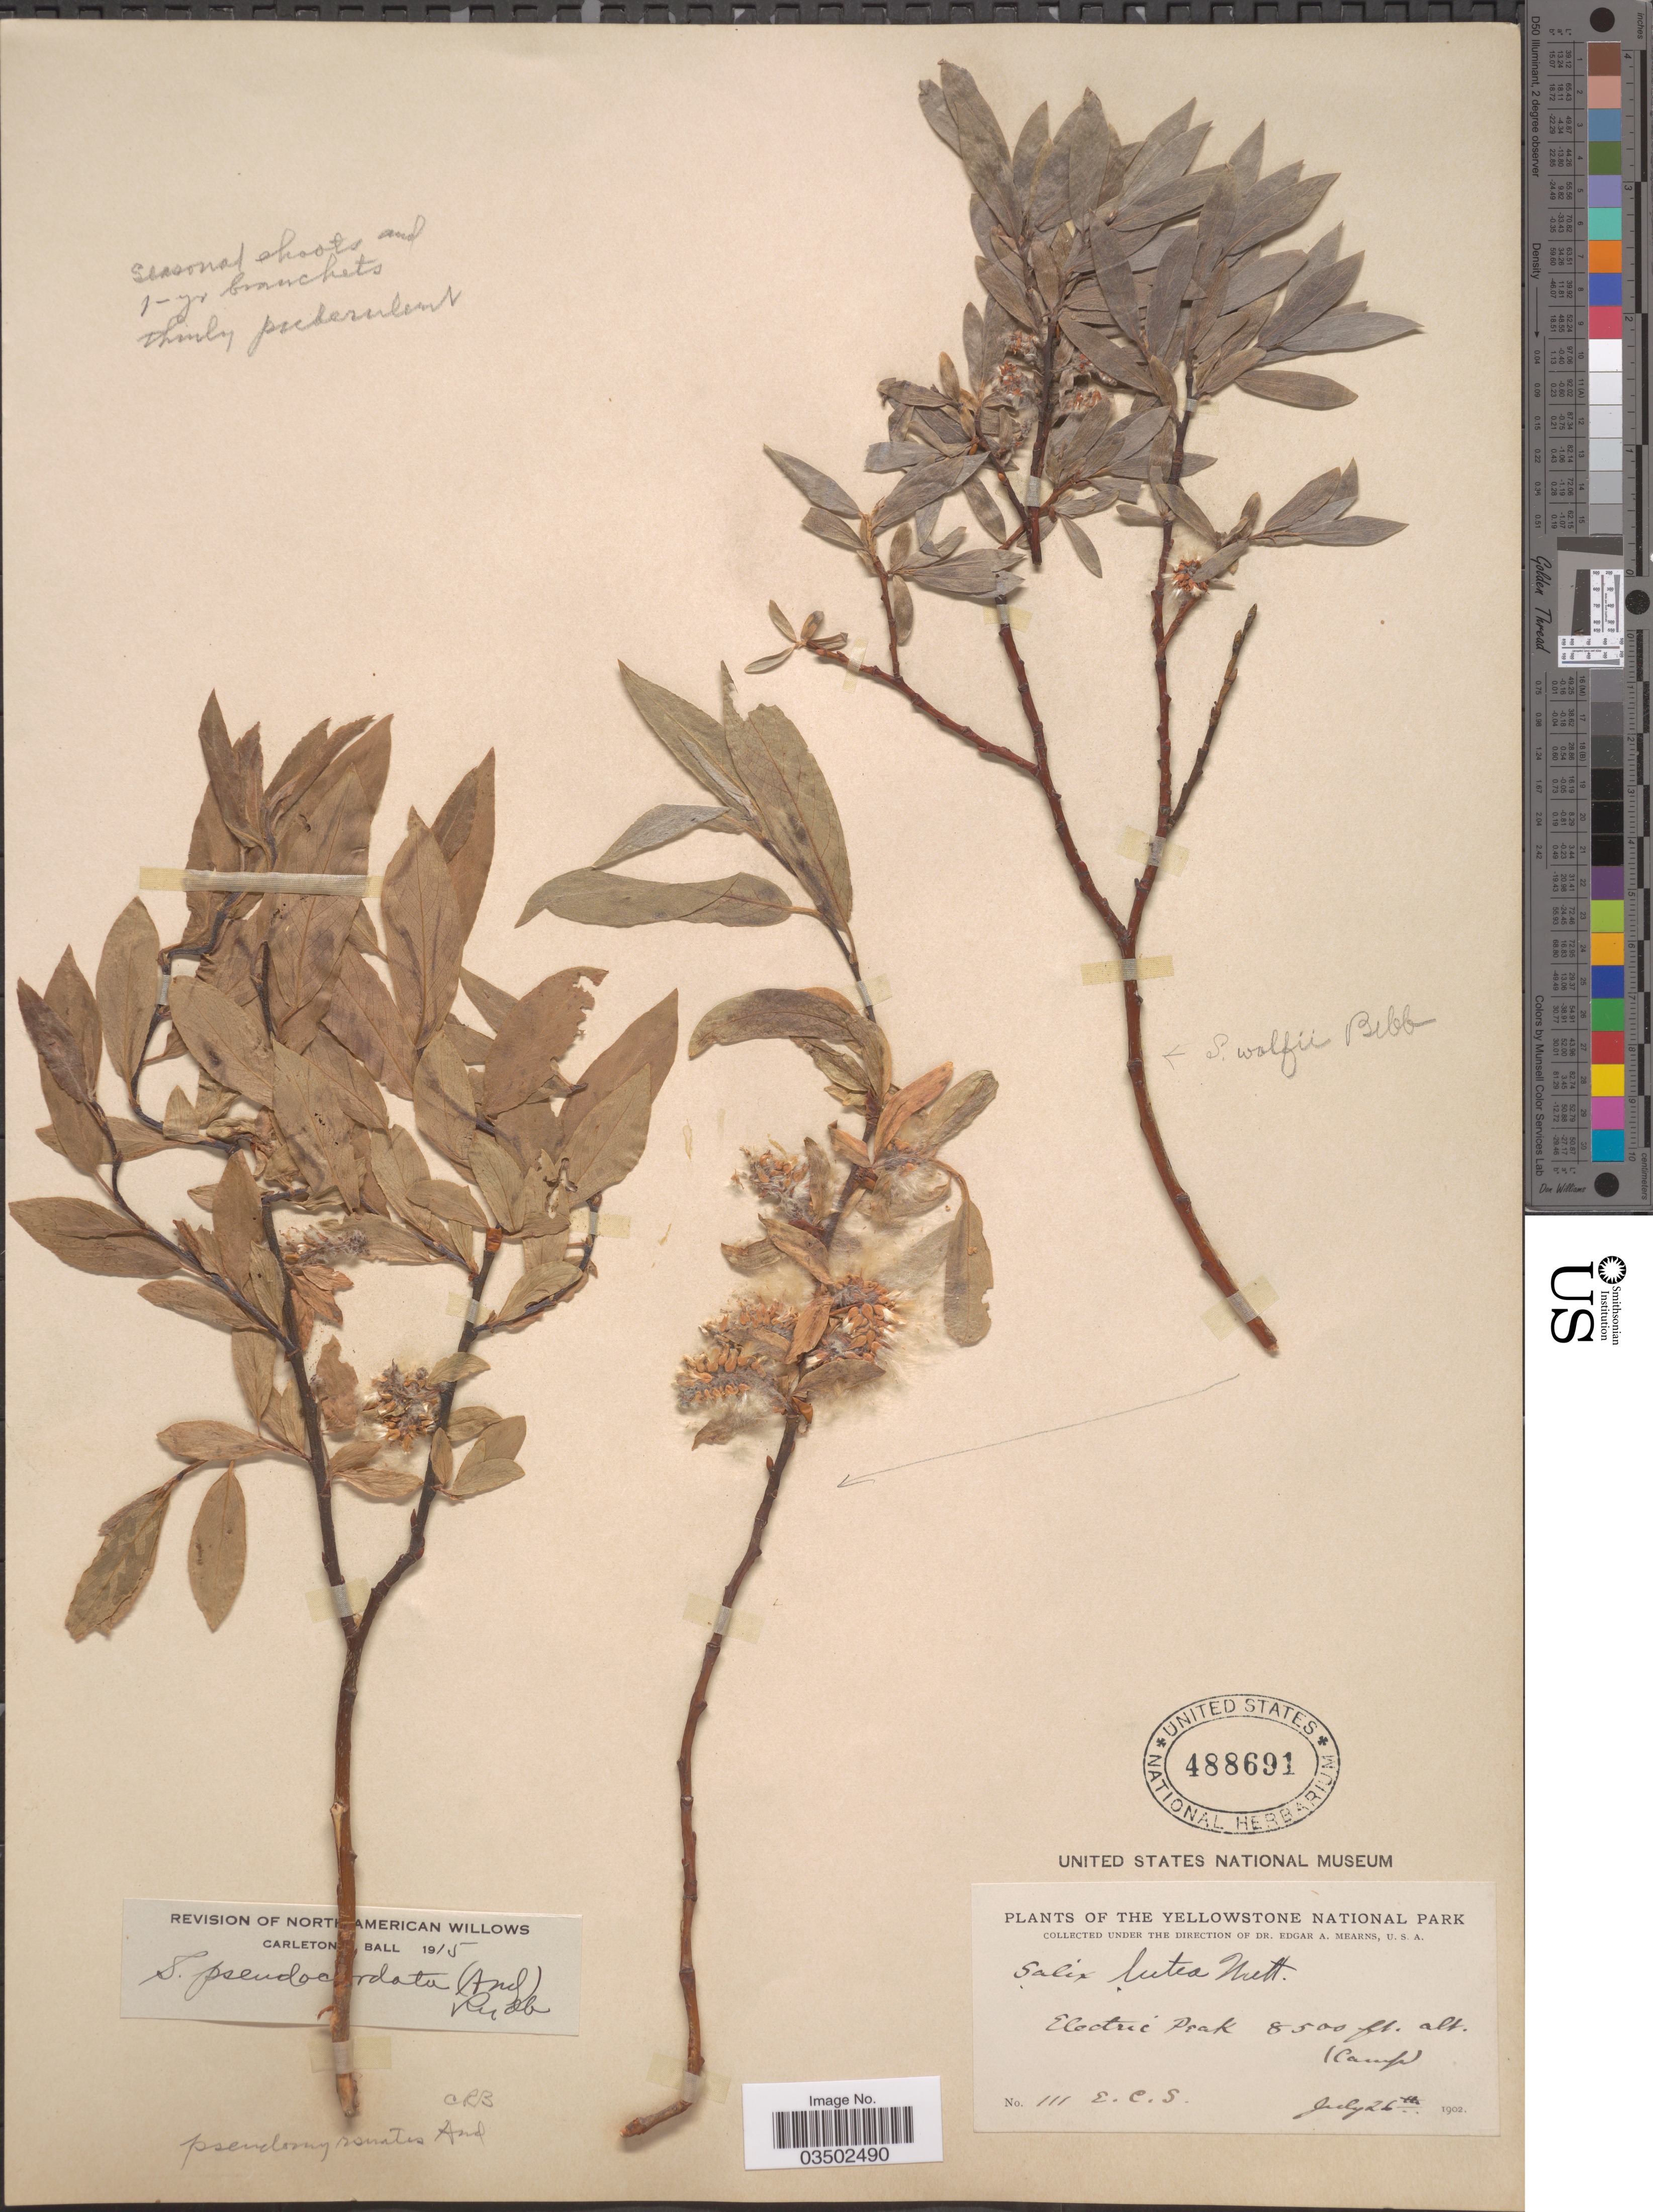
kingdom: Plantae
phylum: Tracheophyta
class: Magnoliopsida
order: Malpighiales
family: Salicaceae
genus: Salix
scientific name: Salix pseudocordata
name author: (Andersson) Andersson ex Rydb.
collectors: E. C. Smith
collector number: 111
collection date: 1902-07-26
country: United States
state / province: Montana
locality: The Yellowstone National Park. Electric Peak (Camp).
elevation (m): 2591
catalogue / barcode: US 488691